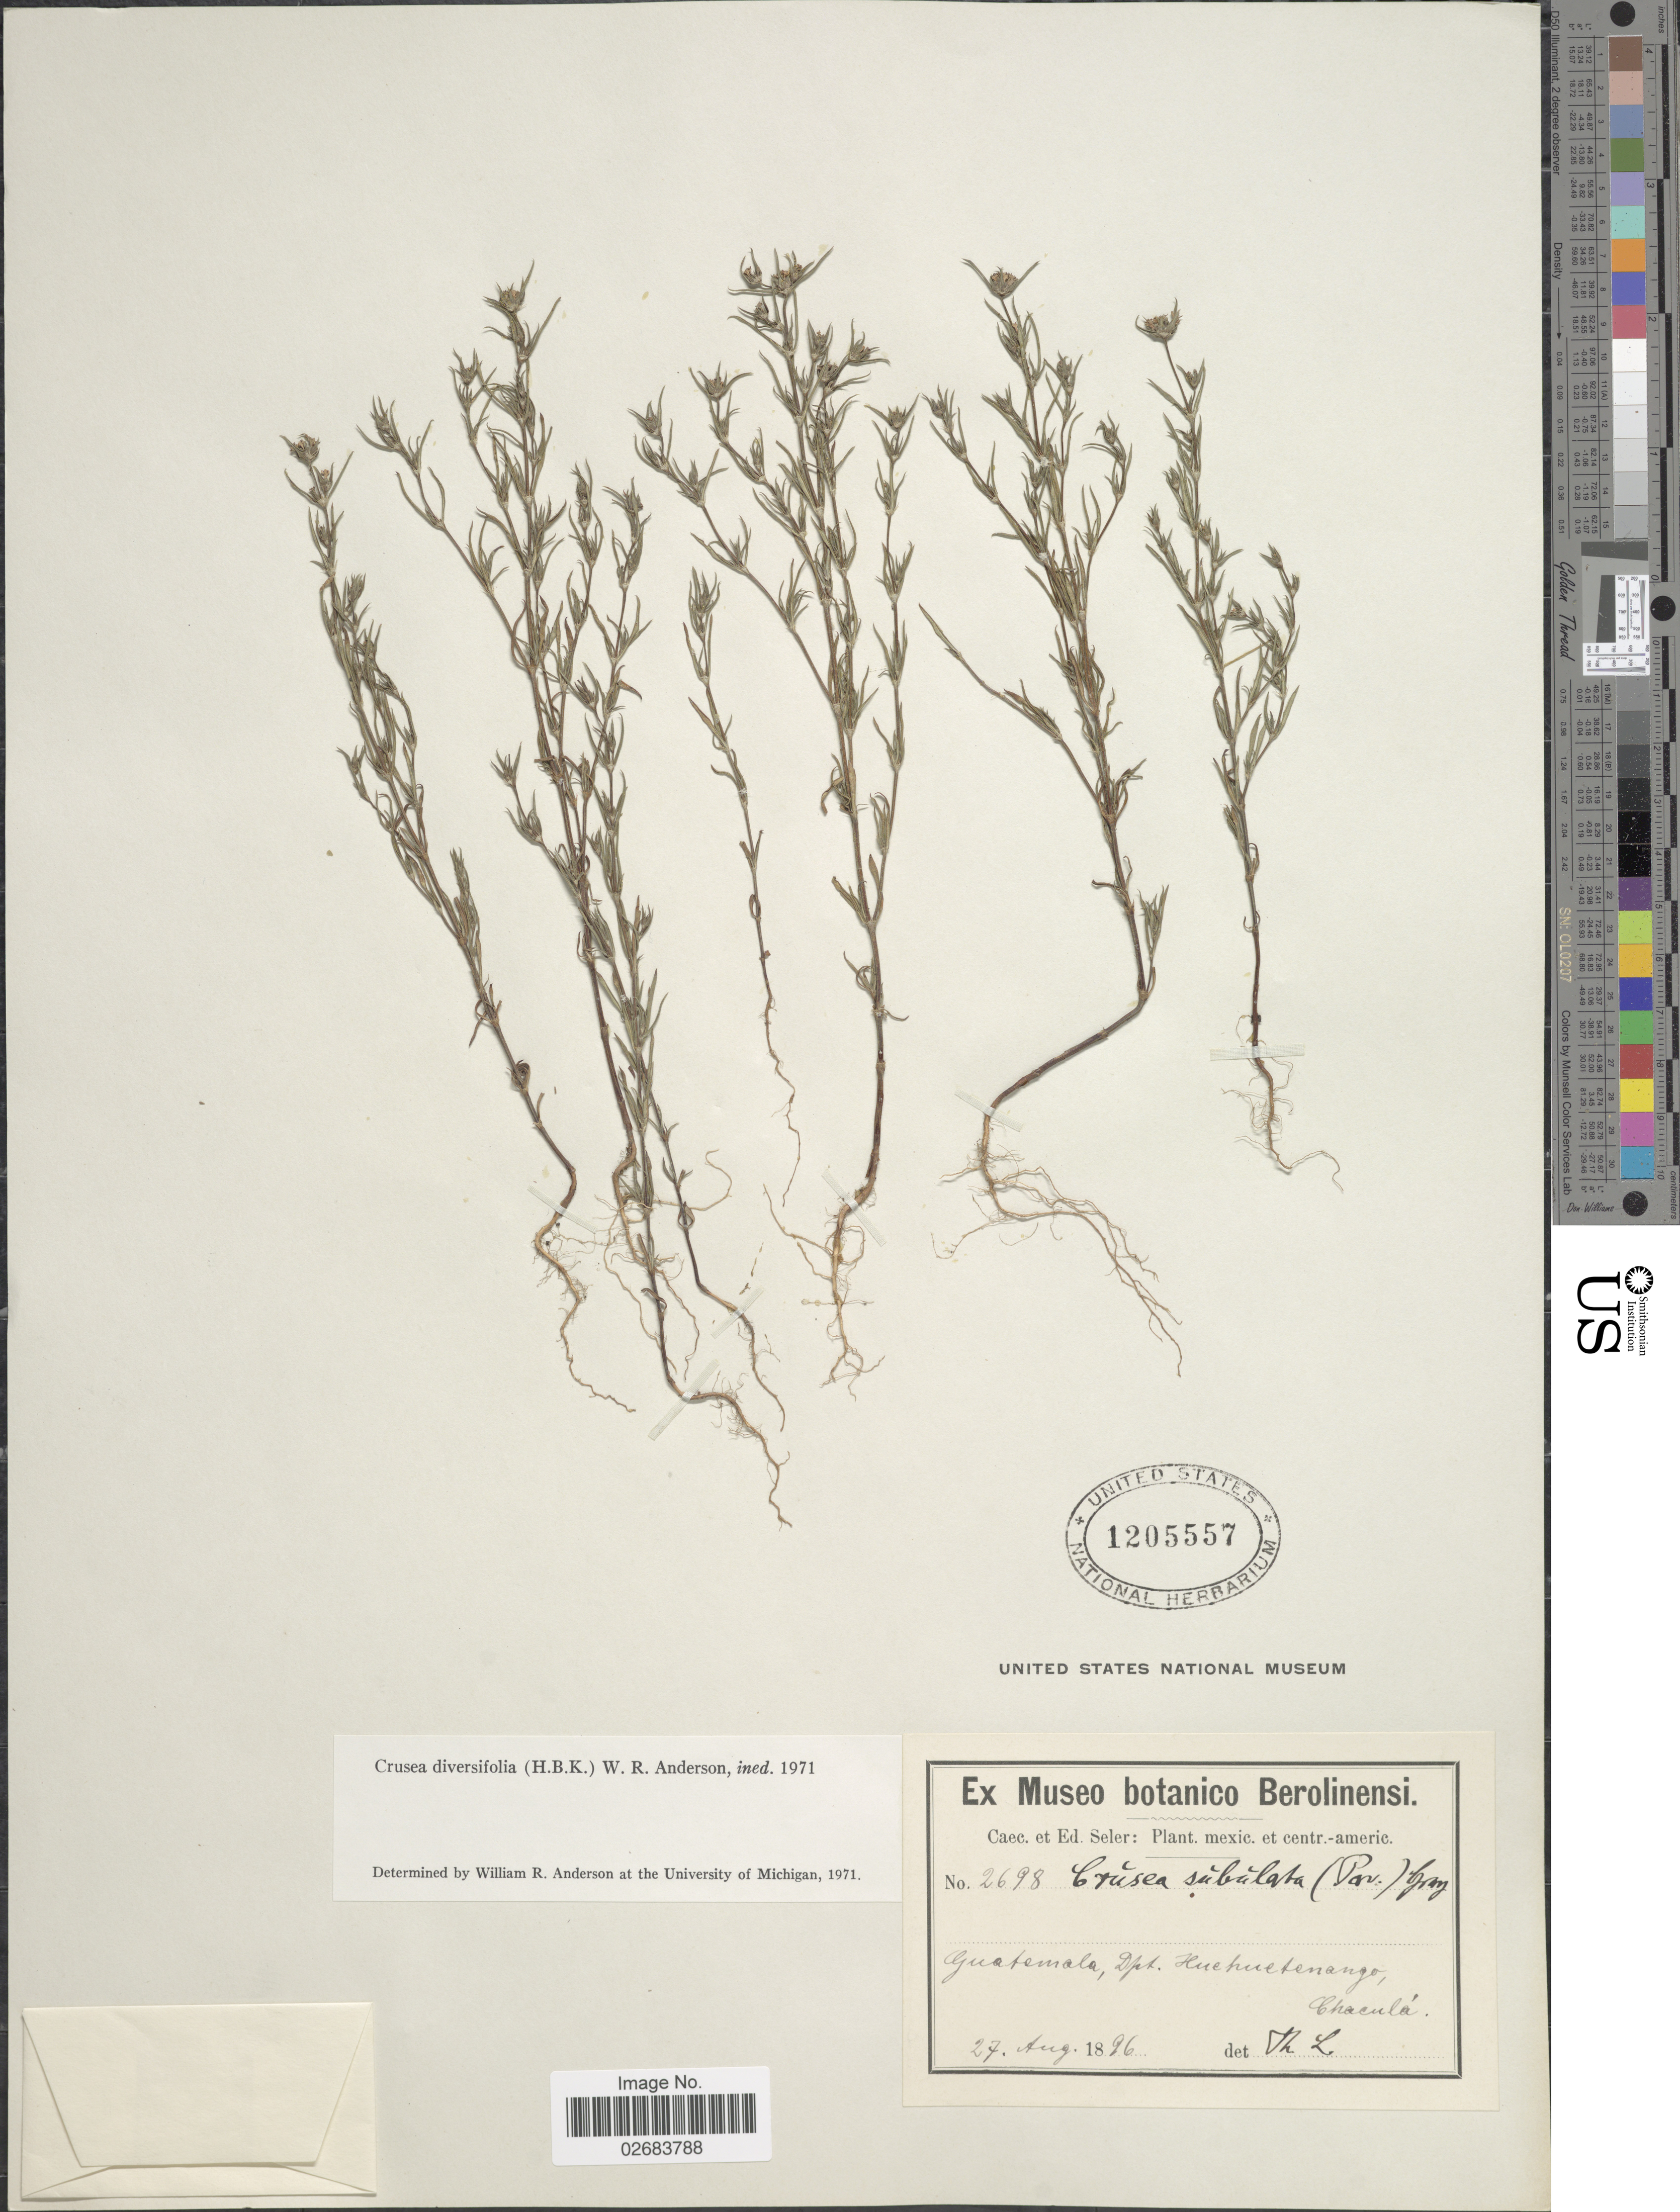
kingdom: Plantae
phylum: Tracheophyta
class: Magnoliopsida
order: Gentianales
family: Rubiaceae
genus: Crusea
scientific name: Crusea diversifolia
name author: (Kunth) W.R. Anderson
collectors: ex Caec. et Ed Seler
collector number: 2698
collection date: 1896-08-27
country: Guatemala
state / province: Huehuetenango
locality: Chacula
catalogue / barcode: US 1205557